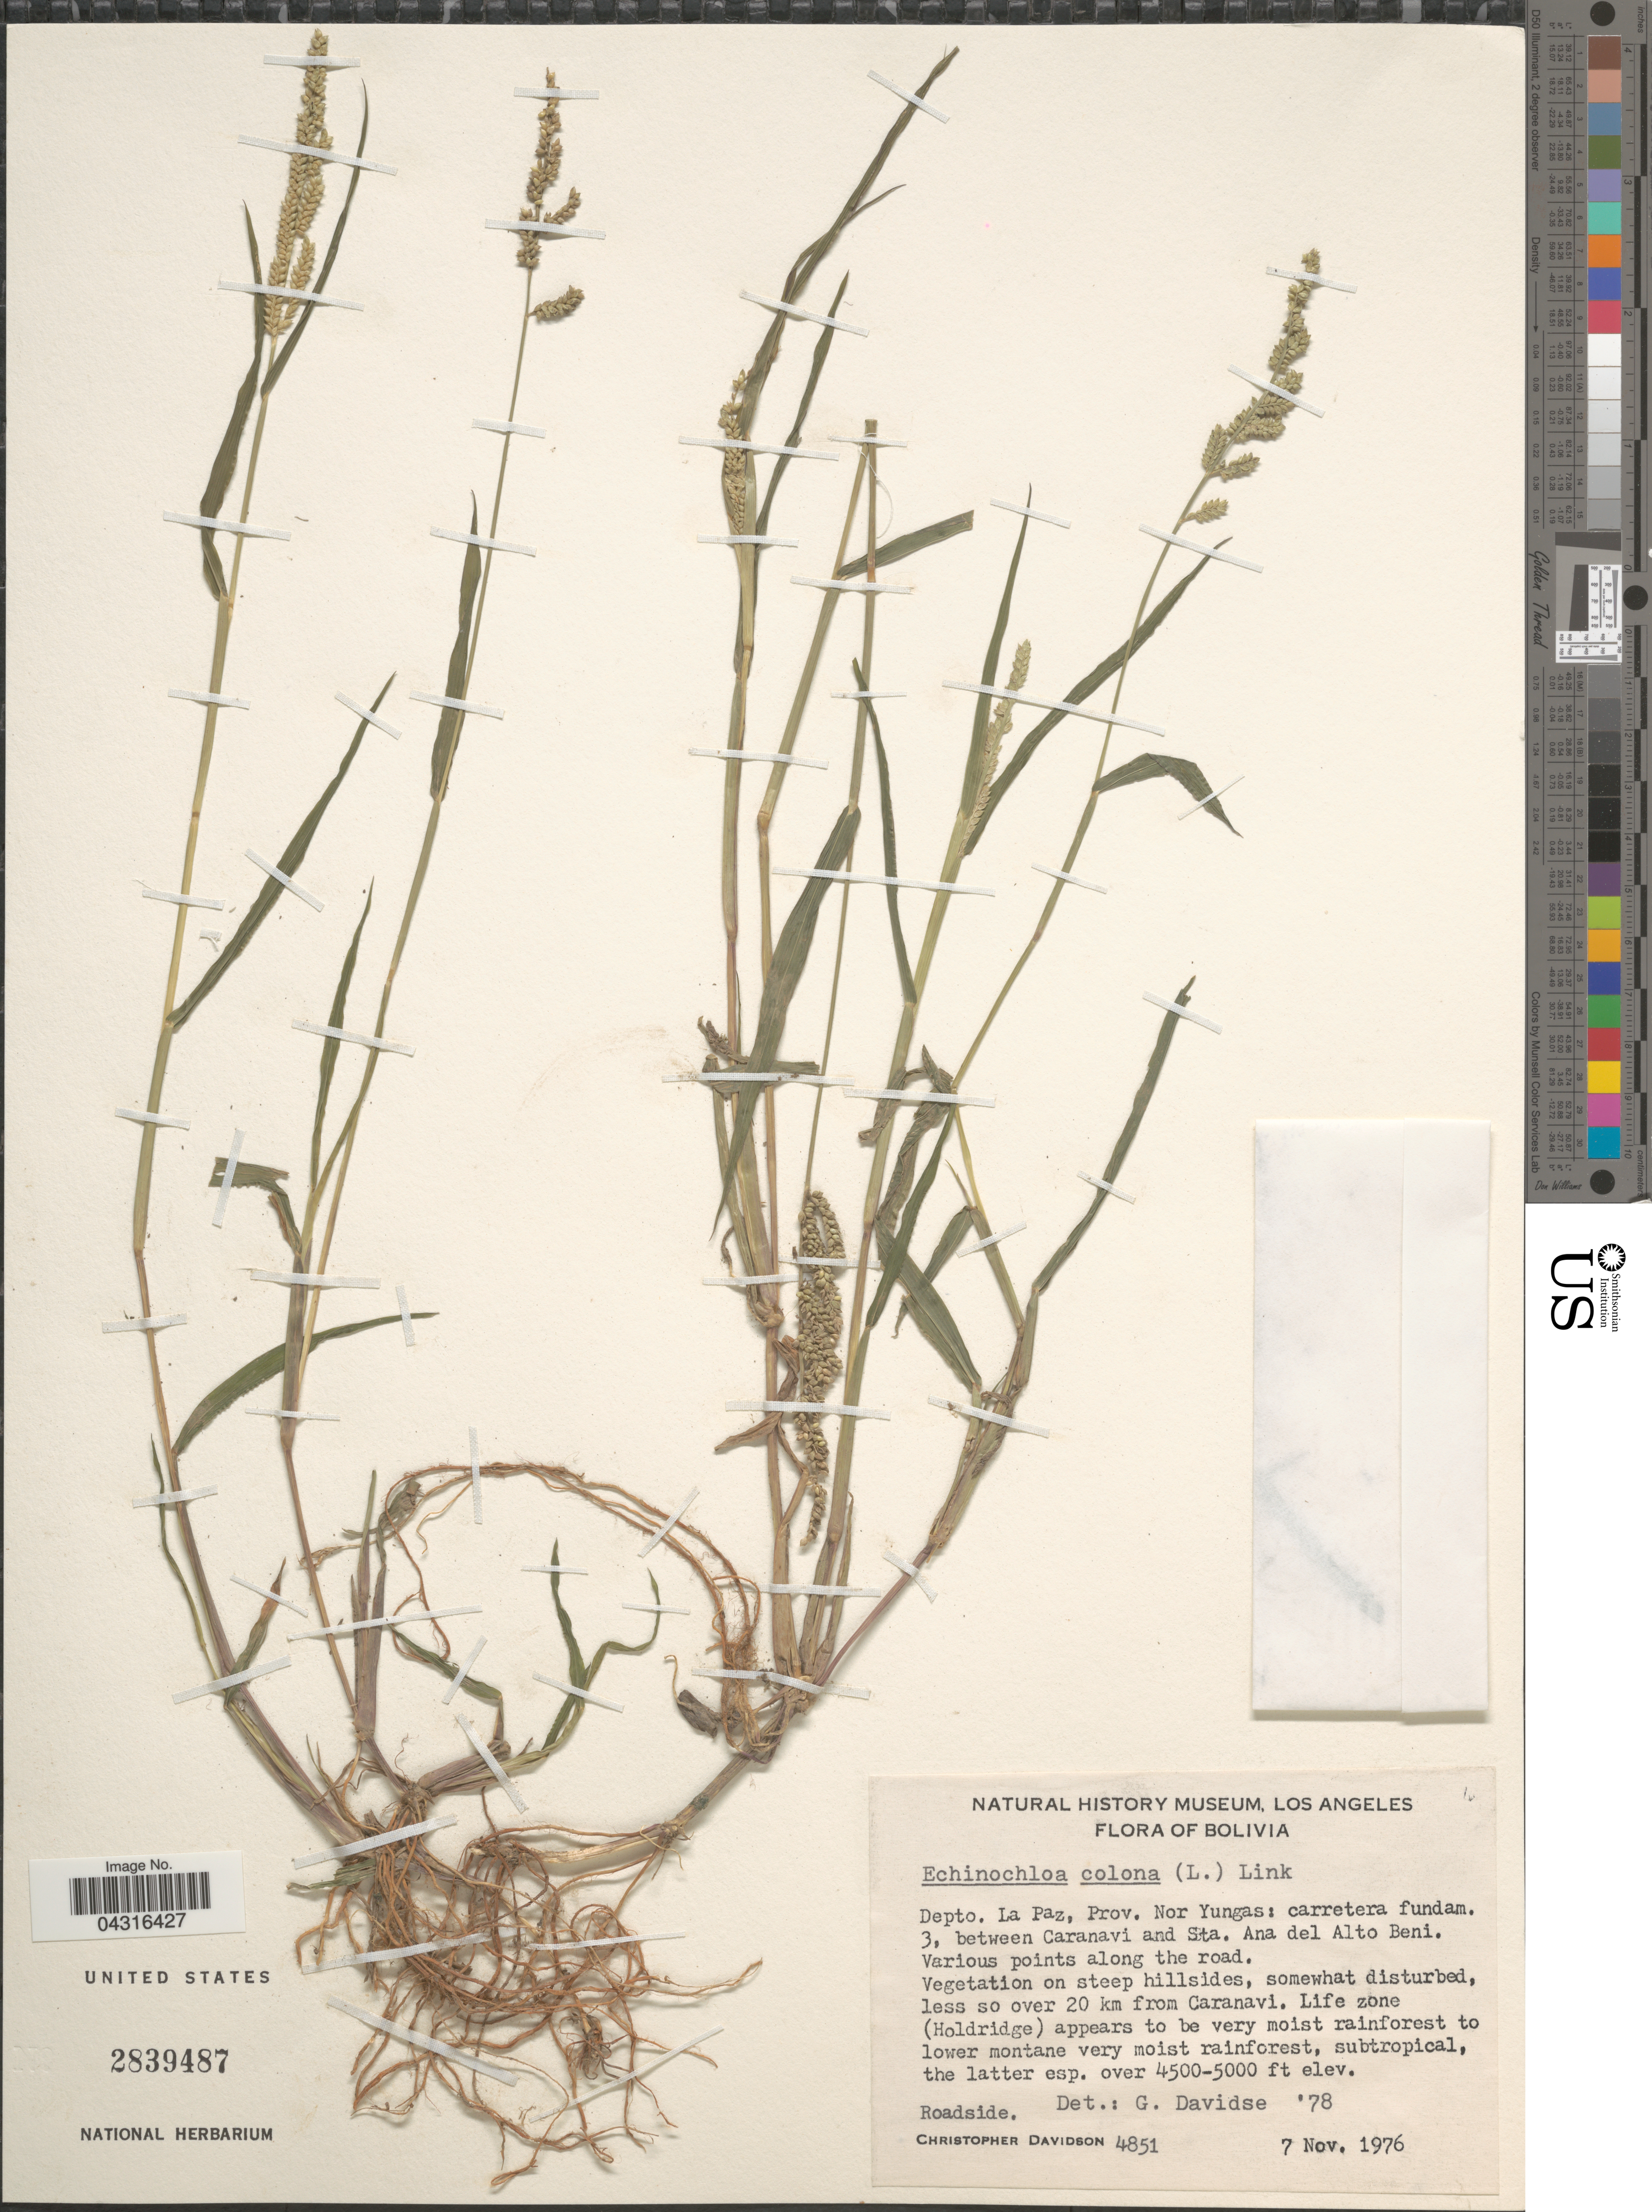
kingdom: Plantae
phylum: Tracheophyta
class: Liliopsida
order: Poales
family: Poaceae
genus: Echinochloa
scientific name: Echinochloa colona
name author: (L.) Link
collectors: C. Davidson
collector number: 4851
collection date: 1976-11-07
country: Bolivia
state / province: La Paz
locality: Depto. La Paz, Prov. Nor Yungas: carretera fundam. 3, between Caranavi and Sta. Ana del Alto Beni. Vegetation on steep hillsides, somewhat disturbed less so over 20 km from Caranavi.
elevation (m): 1372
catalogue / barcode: US 2839487